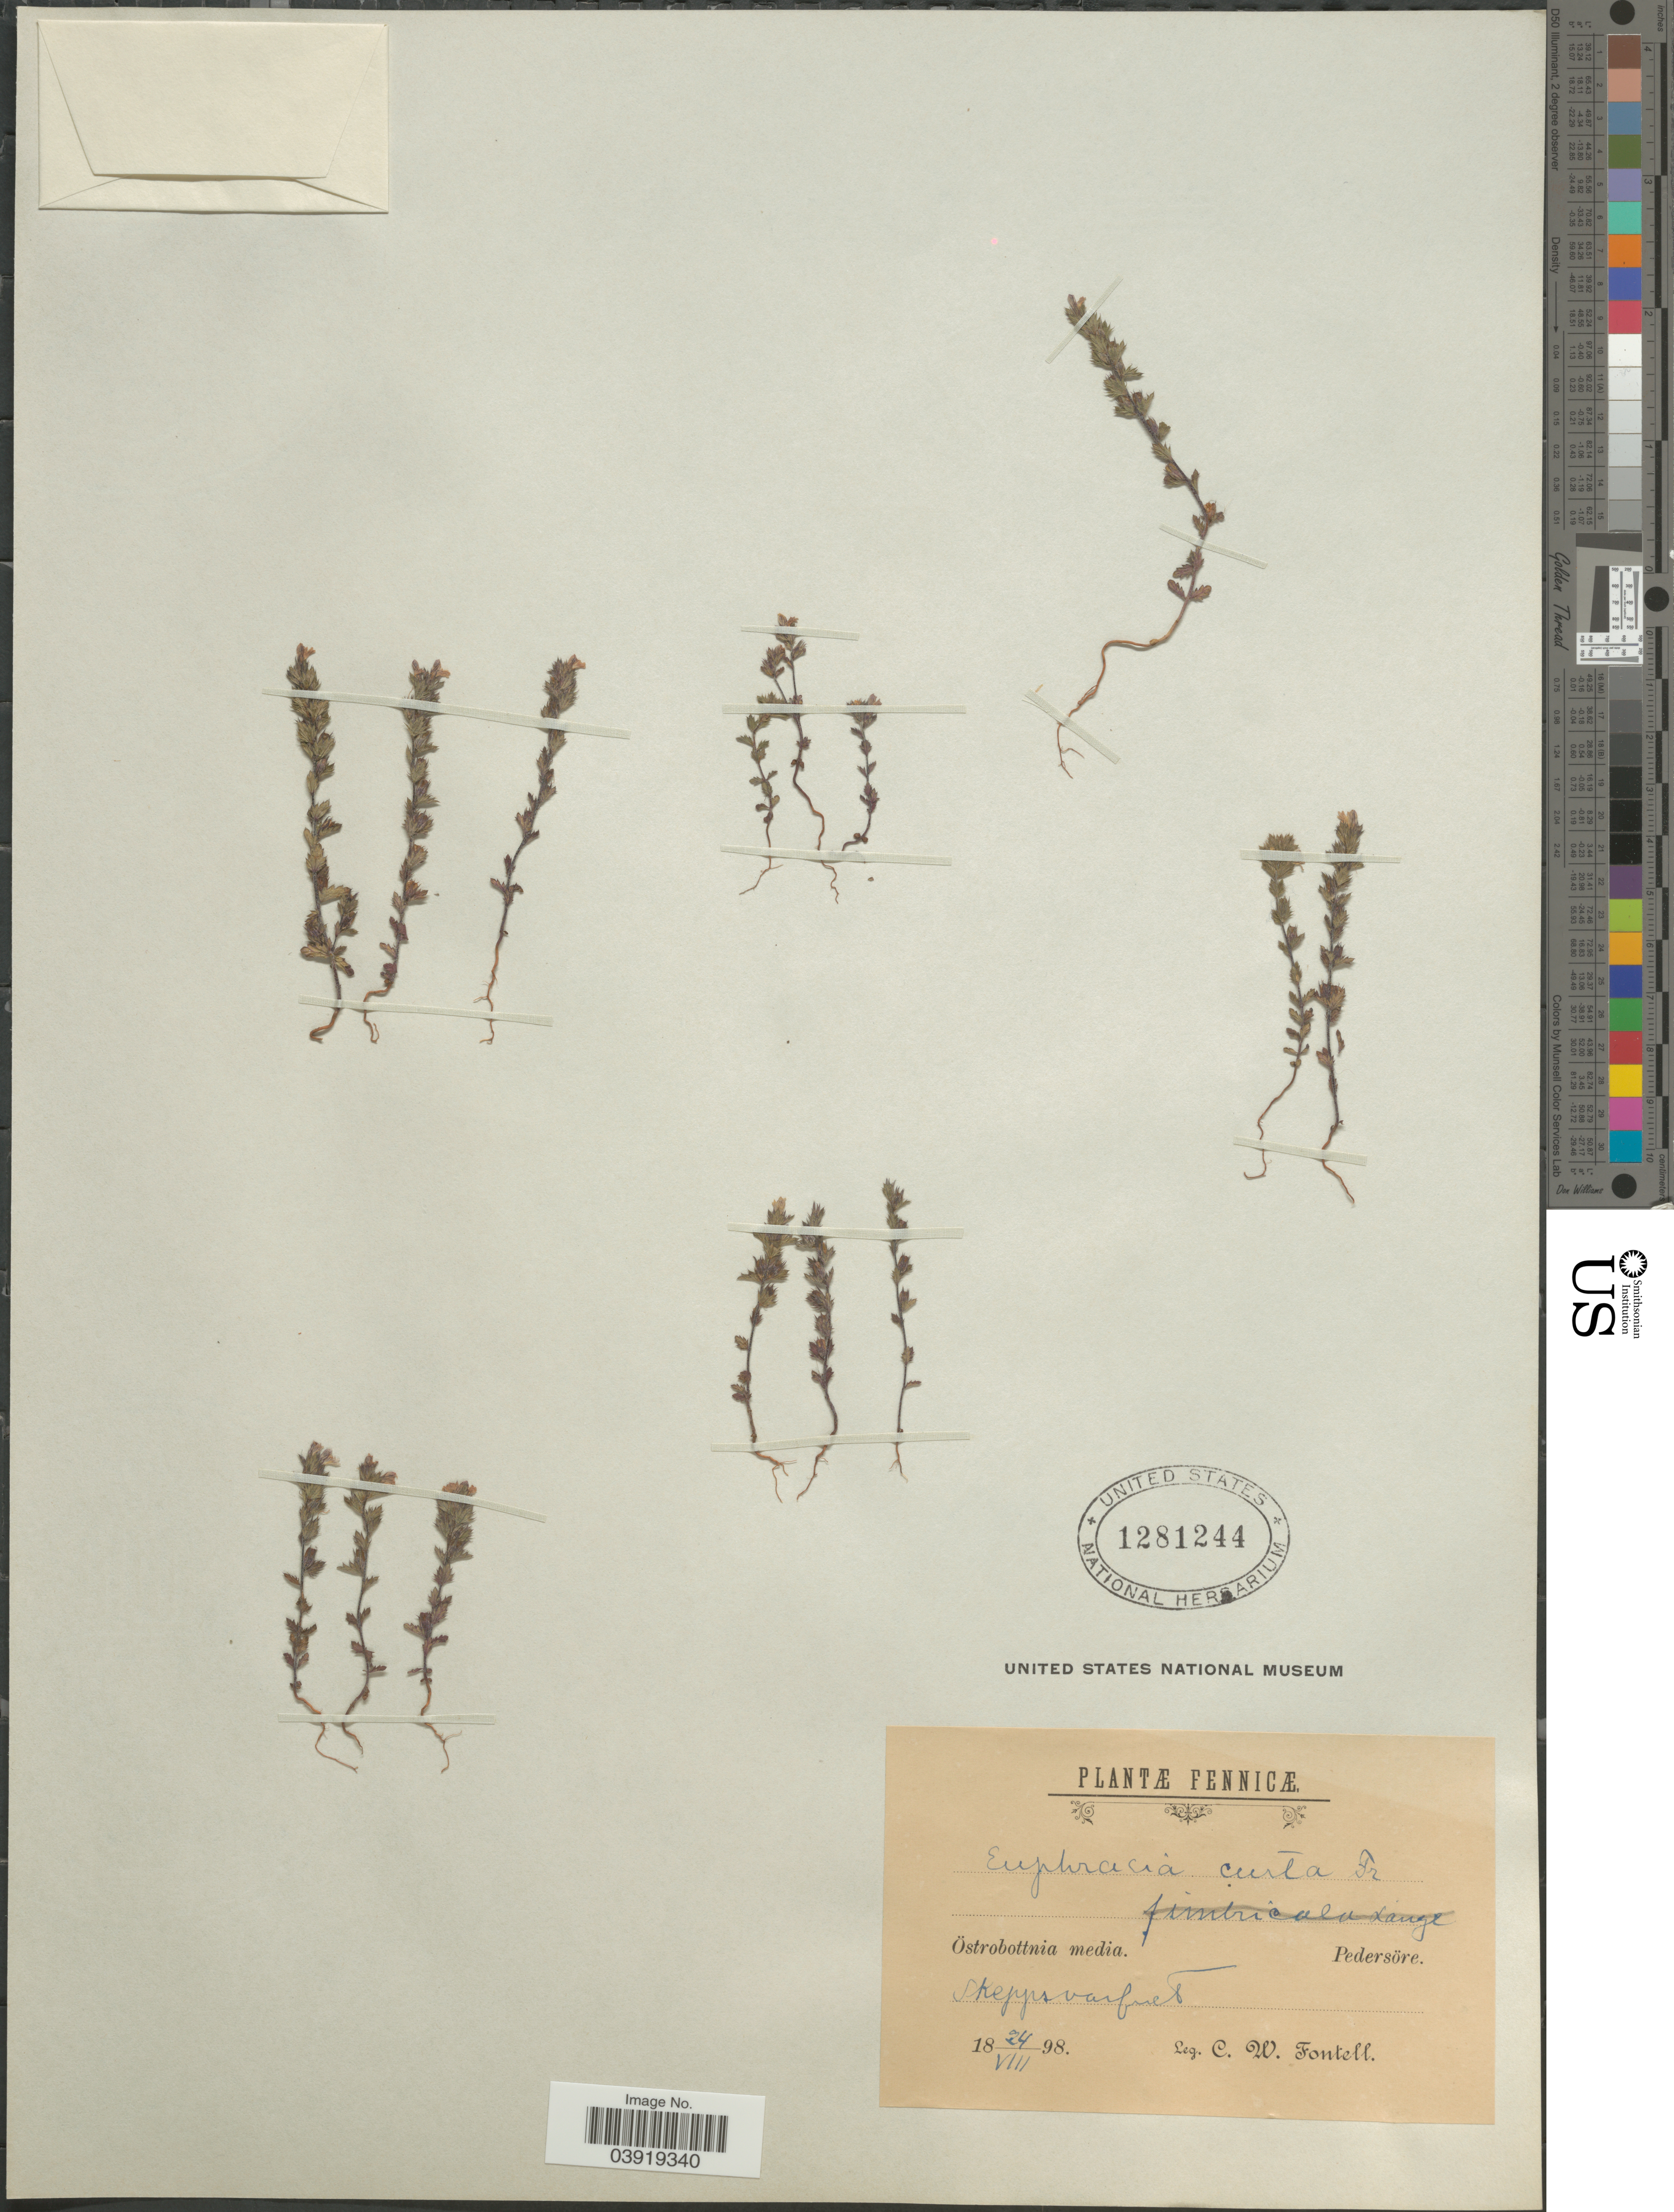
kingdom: Plantae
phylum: Tracheophyta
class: Magnoliopsida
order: Lamiales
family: Orobanchaceae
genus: Euphrasia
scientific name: Euphrasia curta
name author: (Fr.) Wettst.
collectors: C. Fontell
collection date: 1898-08-24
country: Finland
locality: Fennicæ. Östrobottnia media. Pedersöre.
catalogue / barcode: US 1281244